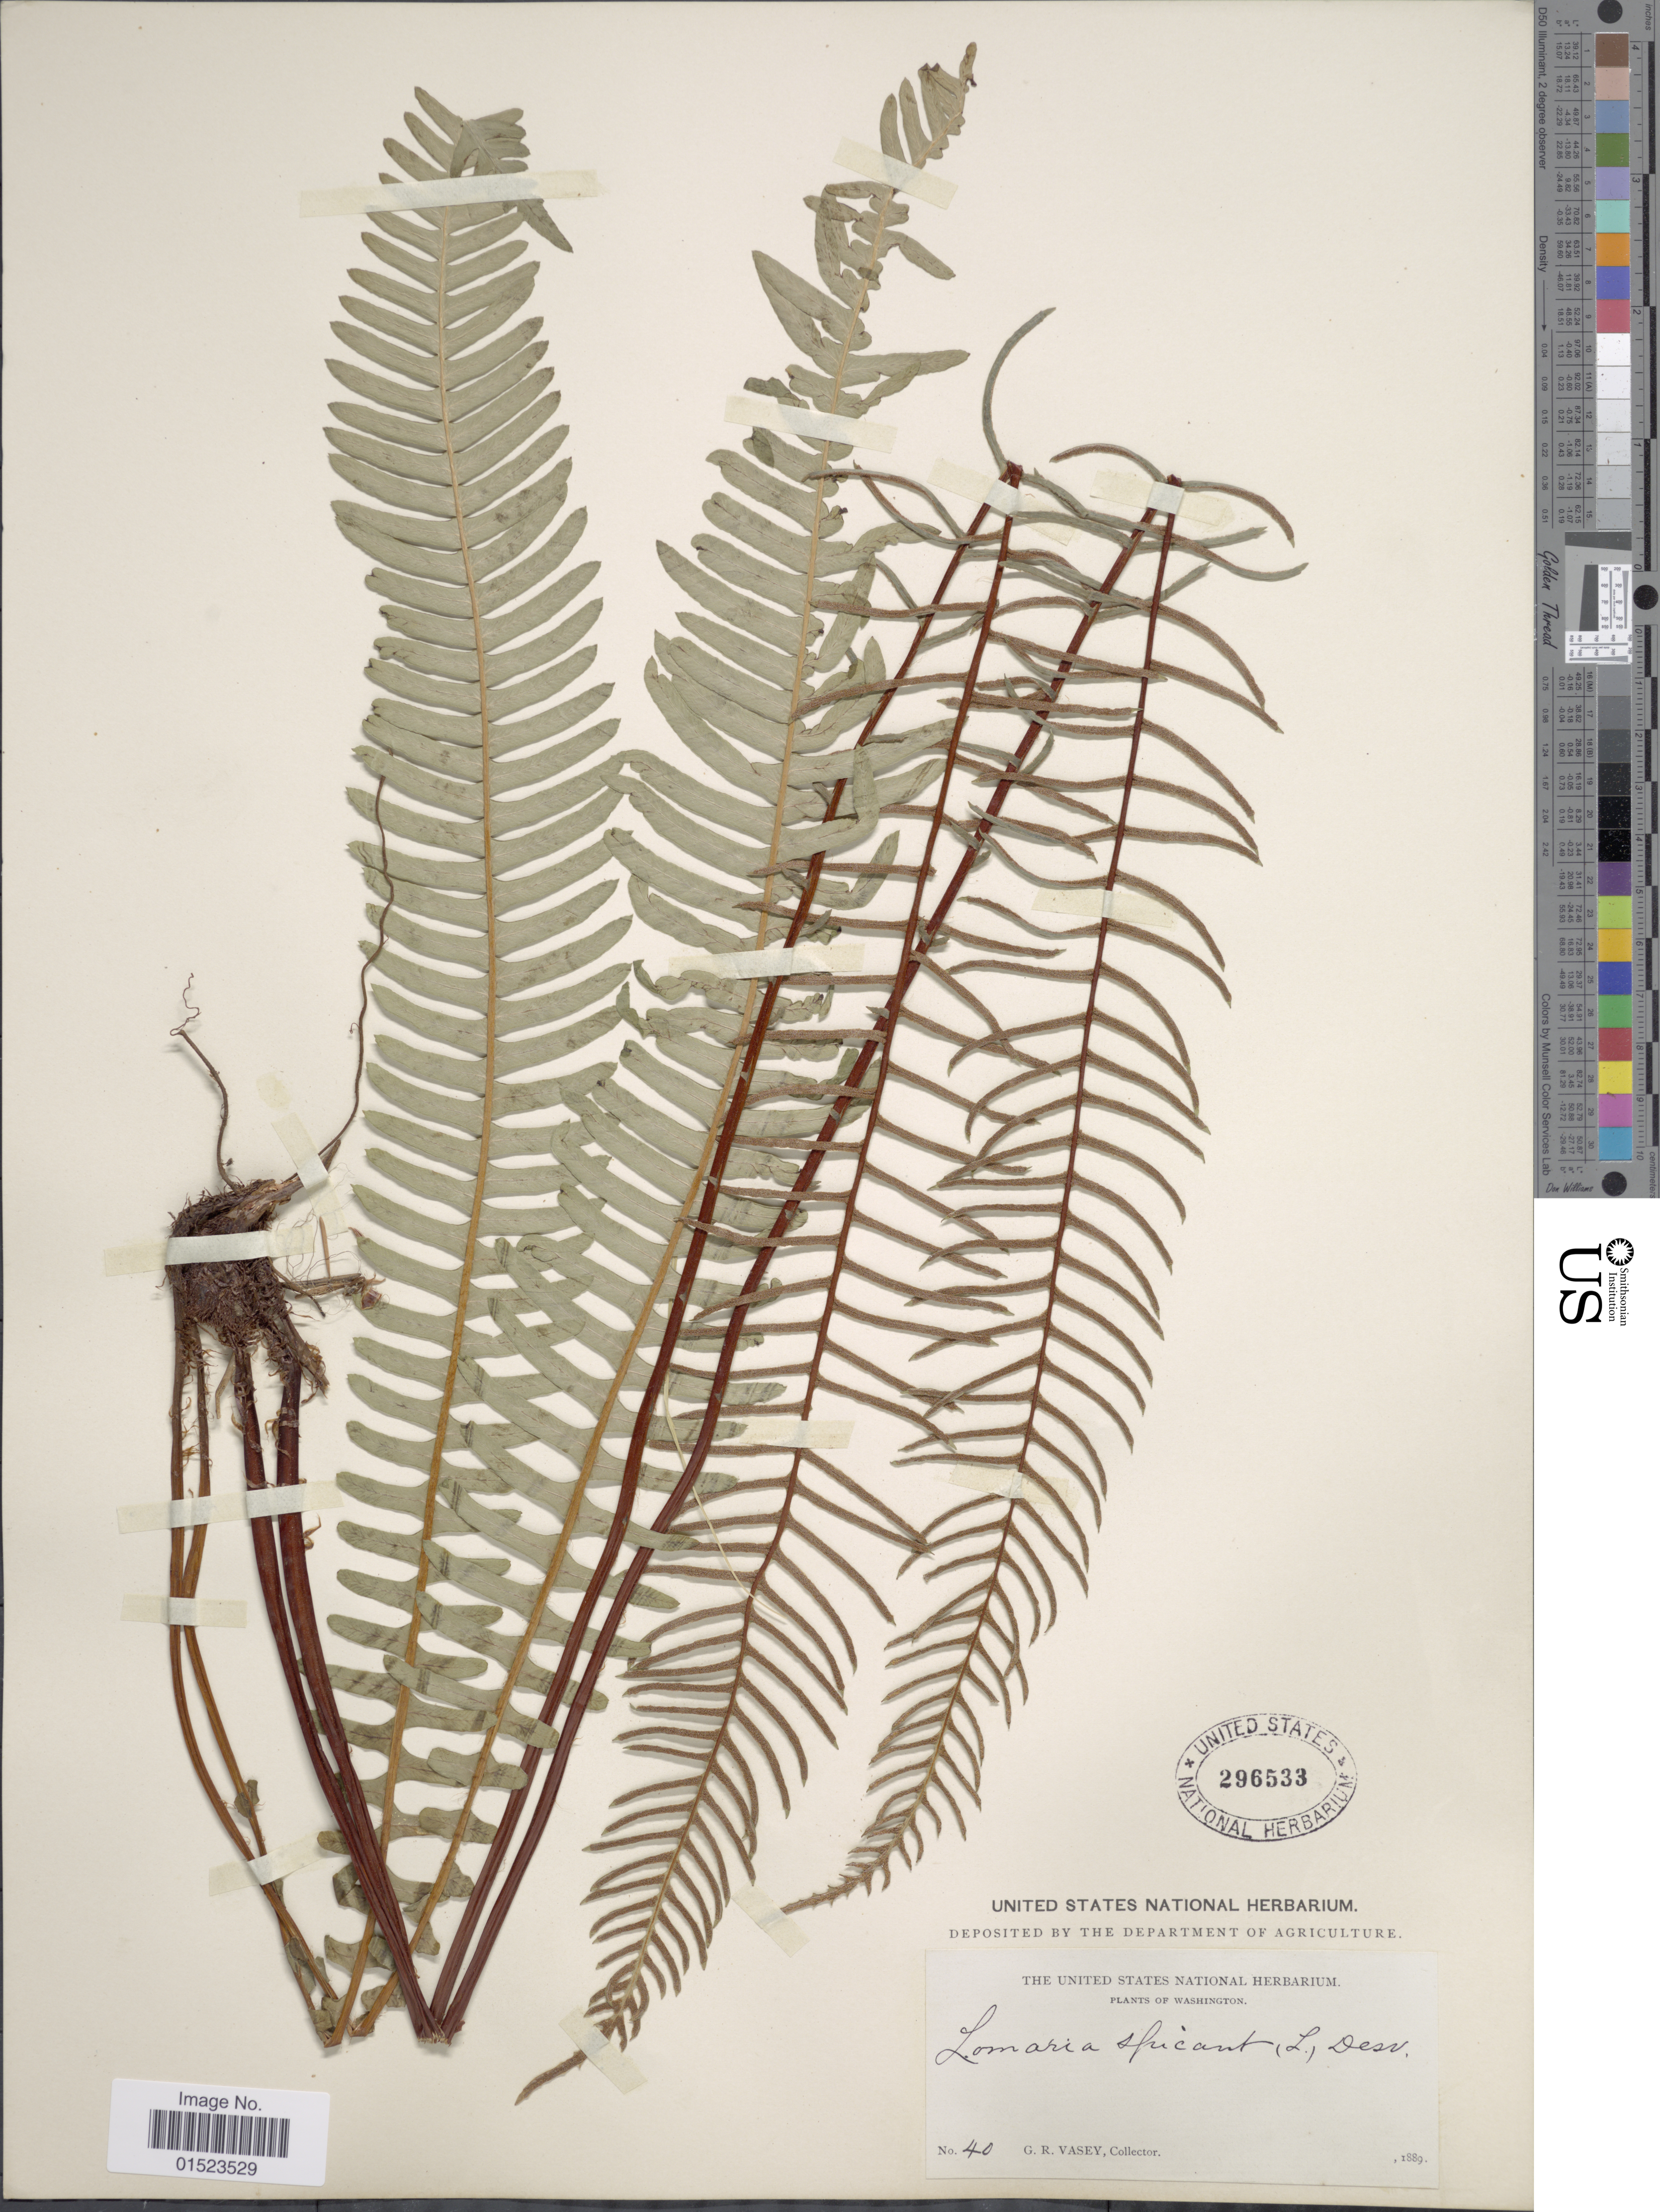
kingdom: Plantae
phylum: Tracheophyta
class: Polypodiopsida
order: Polypodiales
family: Blechnaceae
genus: Blechnum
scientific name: Blechnum spicant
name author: (L.) Sm.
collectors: G. R. Vasey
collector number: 40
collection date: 1889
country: United States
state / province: Washington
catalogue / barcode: US 296533